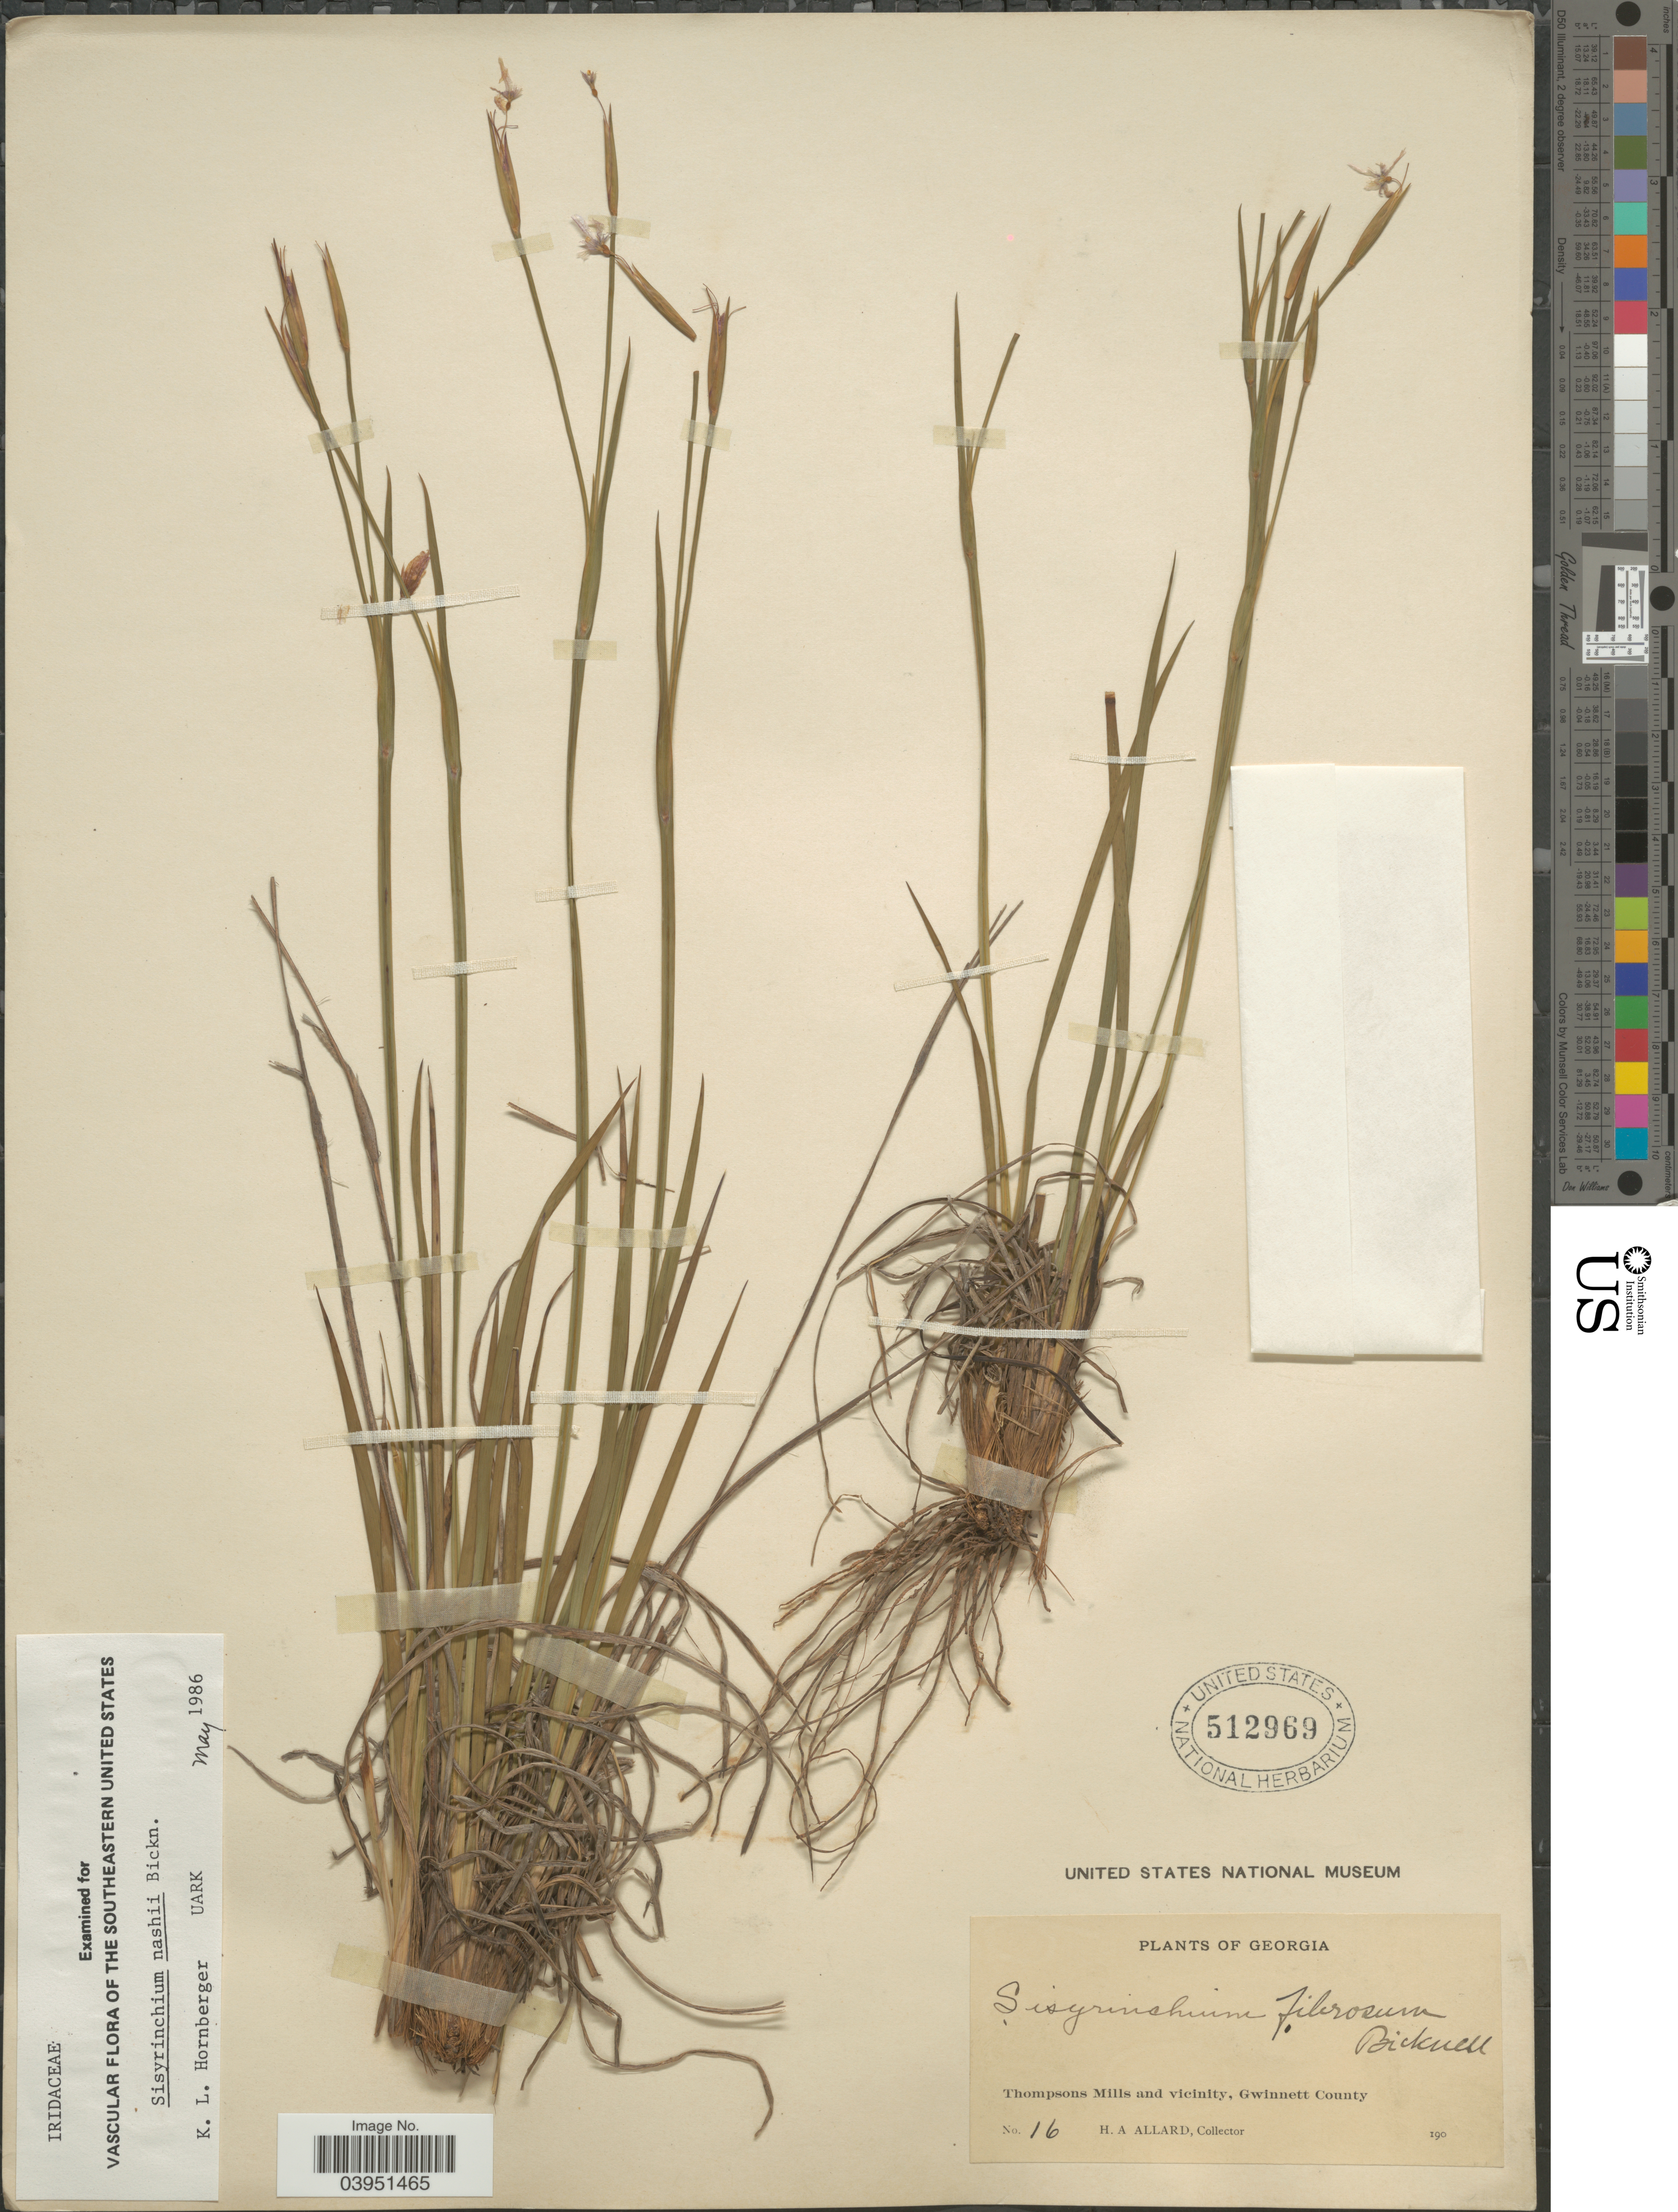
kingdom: Plantae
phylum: Tracheophyta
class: Liliopsida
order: Asparagales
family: Iridaceae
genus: Sisyrinchium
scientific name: Sisyrinchium nashii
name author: E.P. Bicknell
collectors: H. A. Allard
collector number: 16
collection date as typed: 190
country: United States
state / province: Georgia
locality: Thompsons Mills and vicinity, Gwinnett County.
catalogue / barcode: US 512969